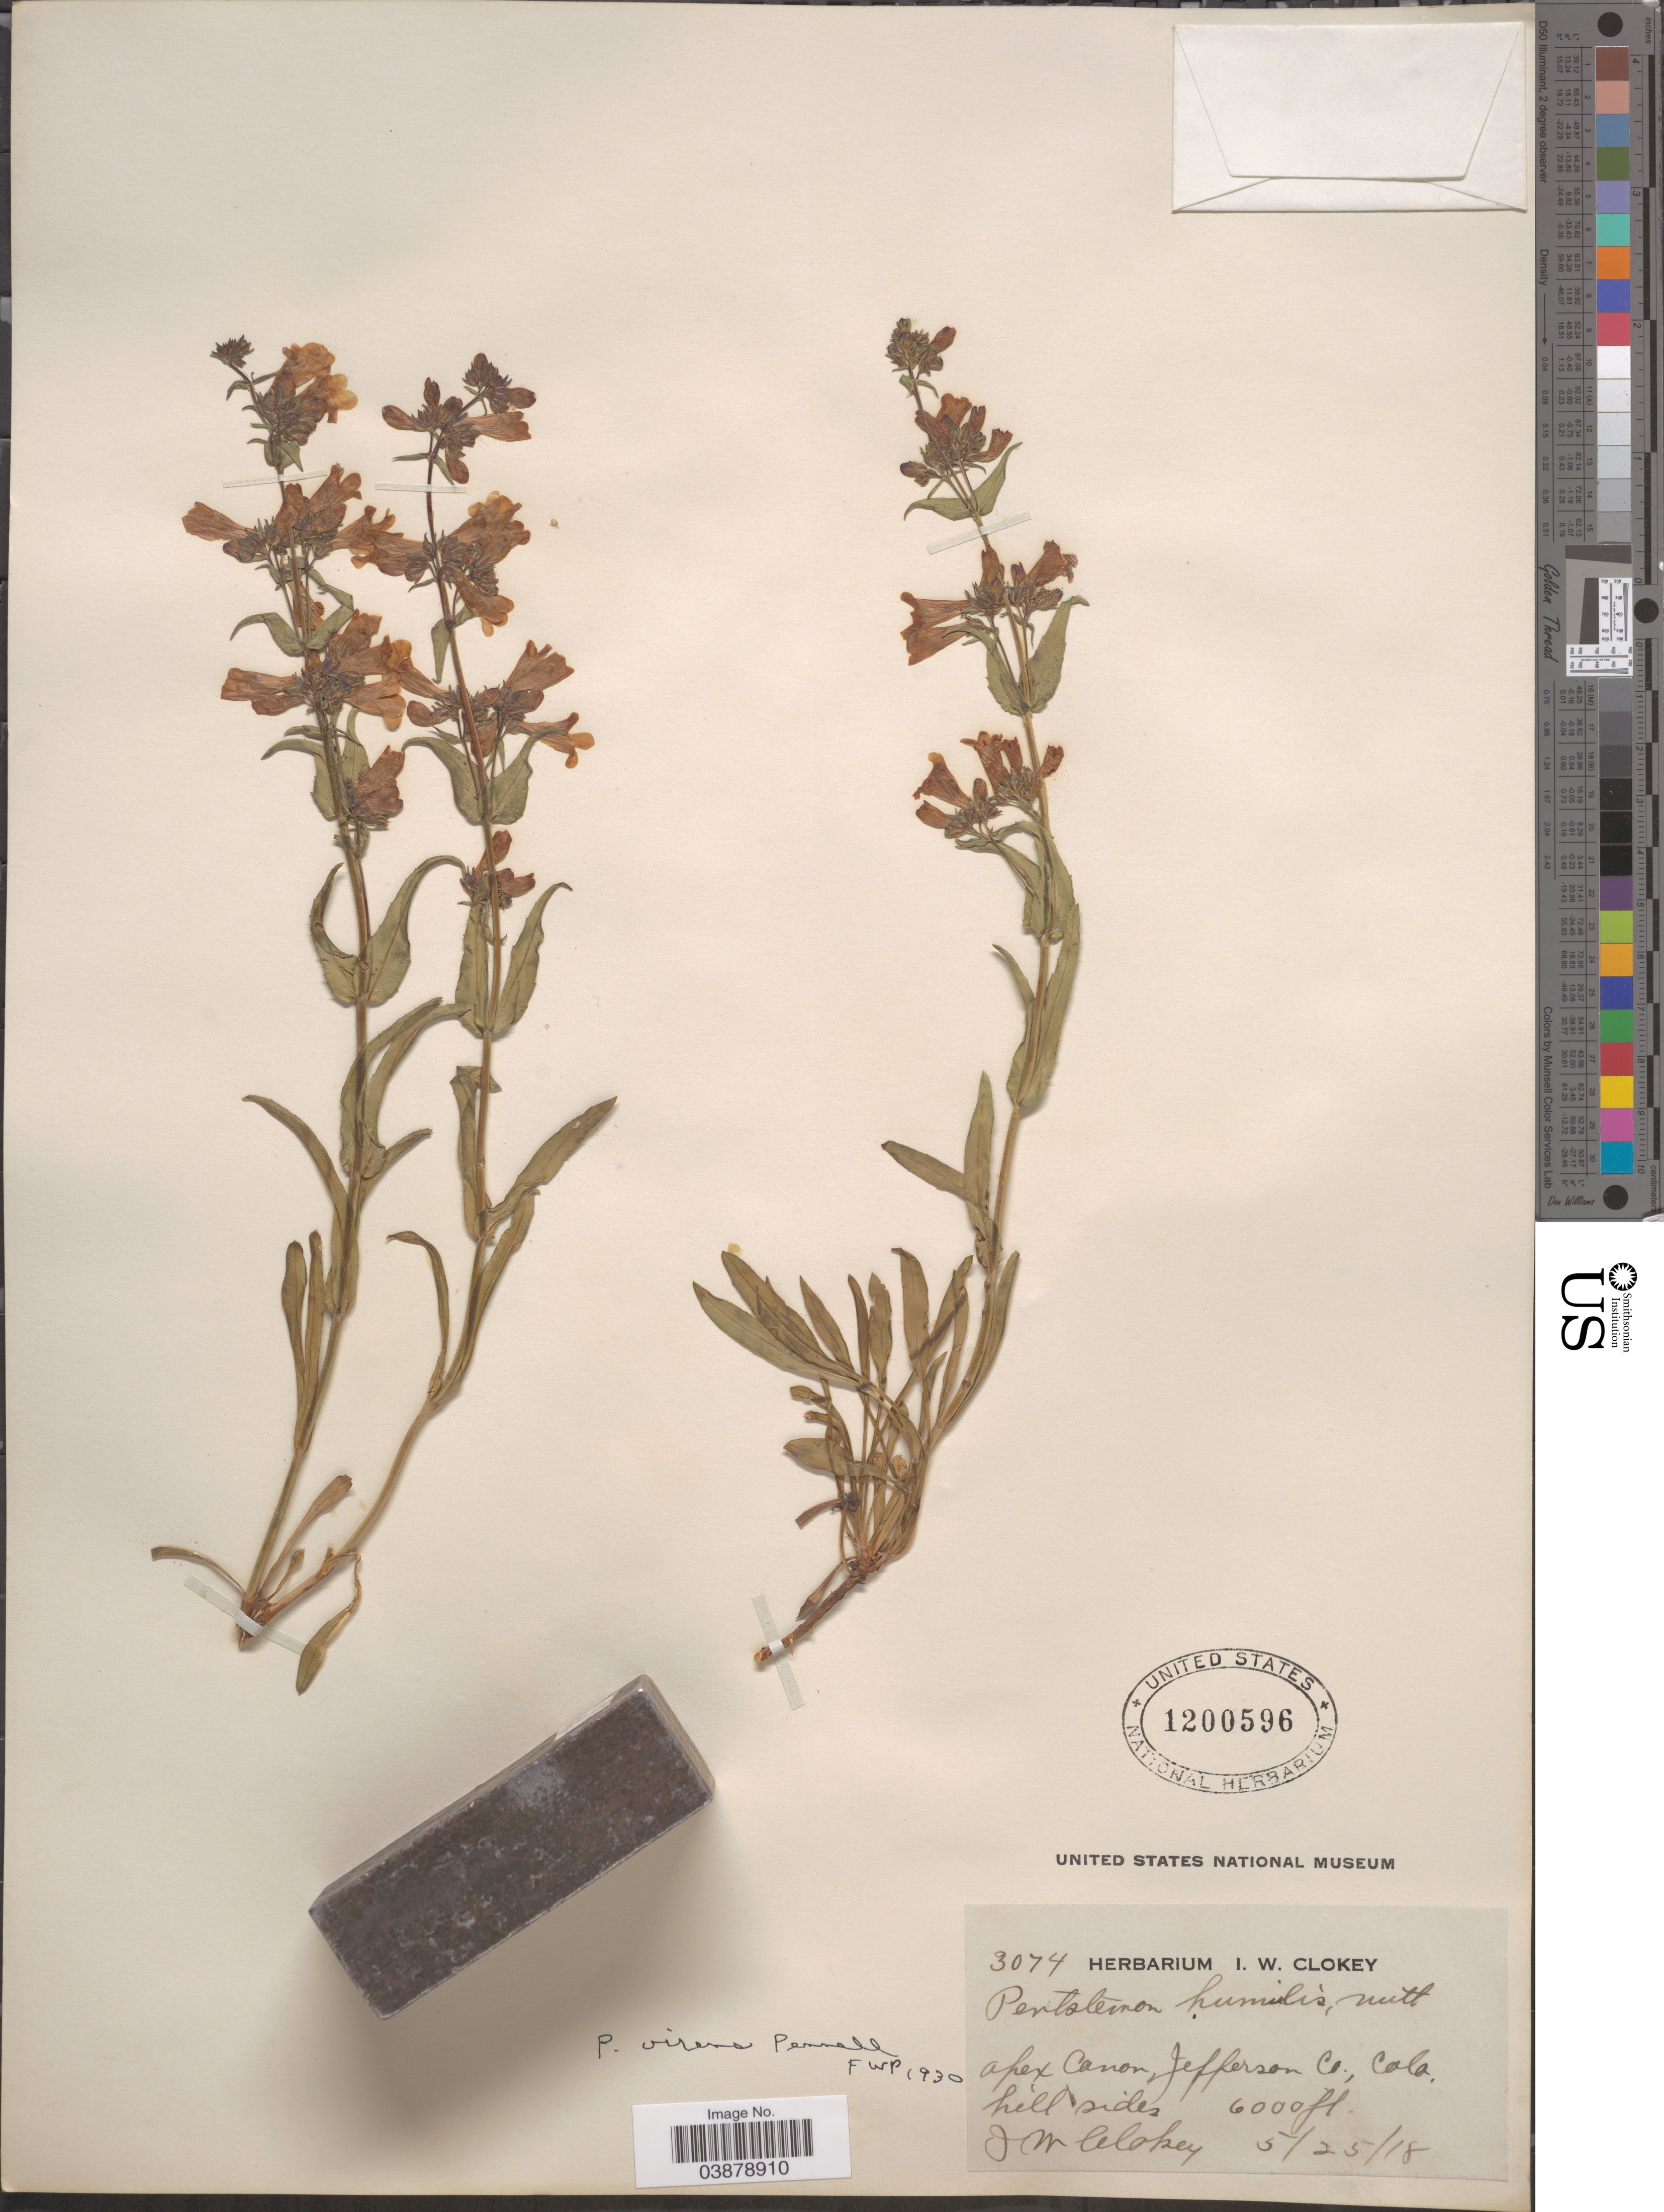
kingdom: Plantae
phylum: Tracheophyta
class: Magnoliopsida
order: Lamiales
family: Plantaginaceae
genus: Penstemon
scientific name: Penstemon virens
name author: Pennell ex Rydb.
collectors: I. W. Clokey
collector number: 3074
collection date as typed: Transcribed d/m/y: 25/5/18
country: United States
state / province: Colorado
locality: Apex Canon, Jefferson Co.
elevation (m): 1829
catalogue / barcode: US 1200596